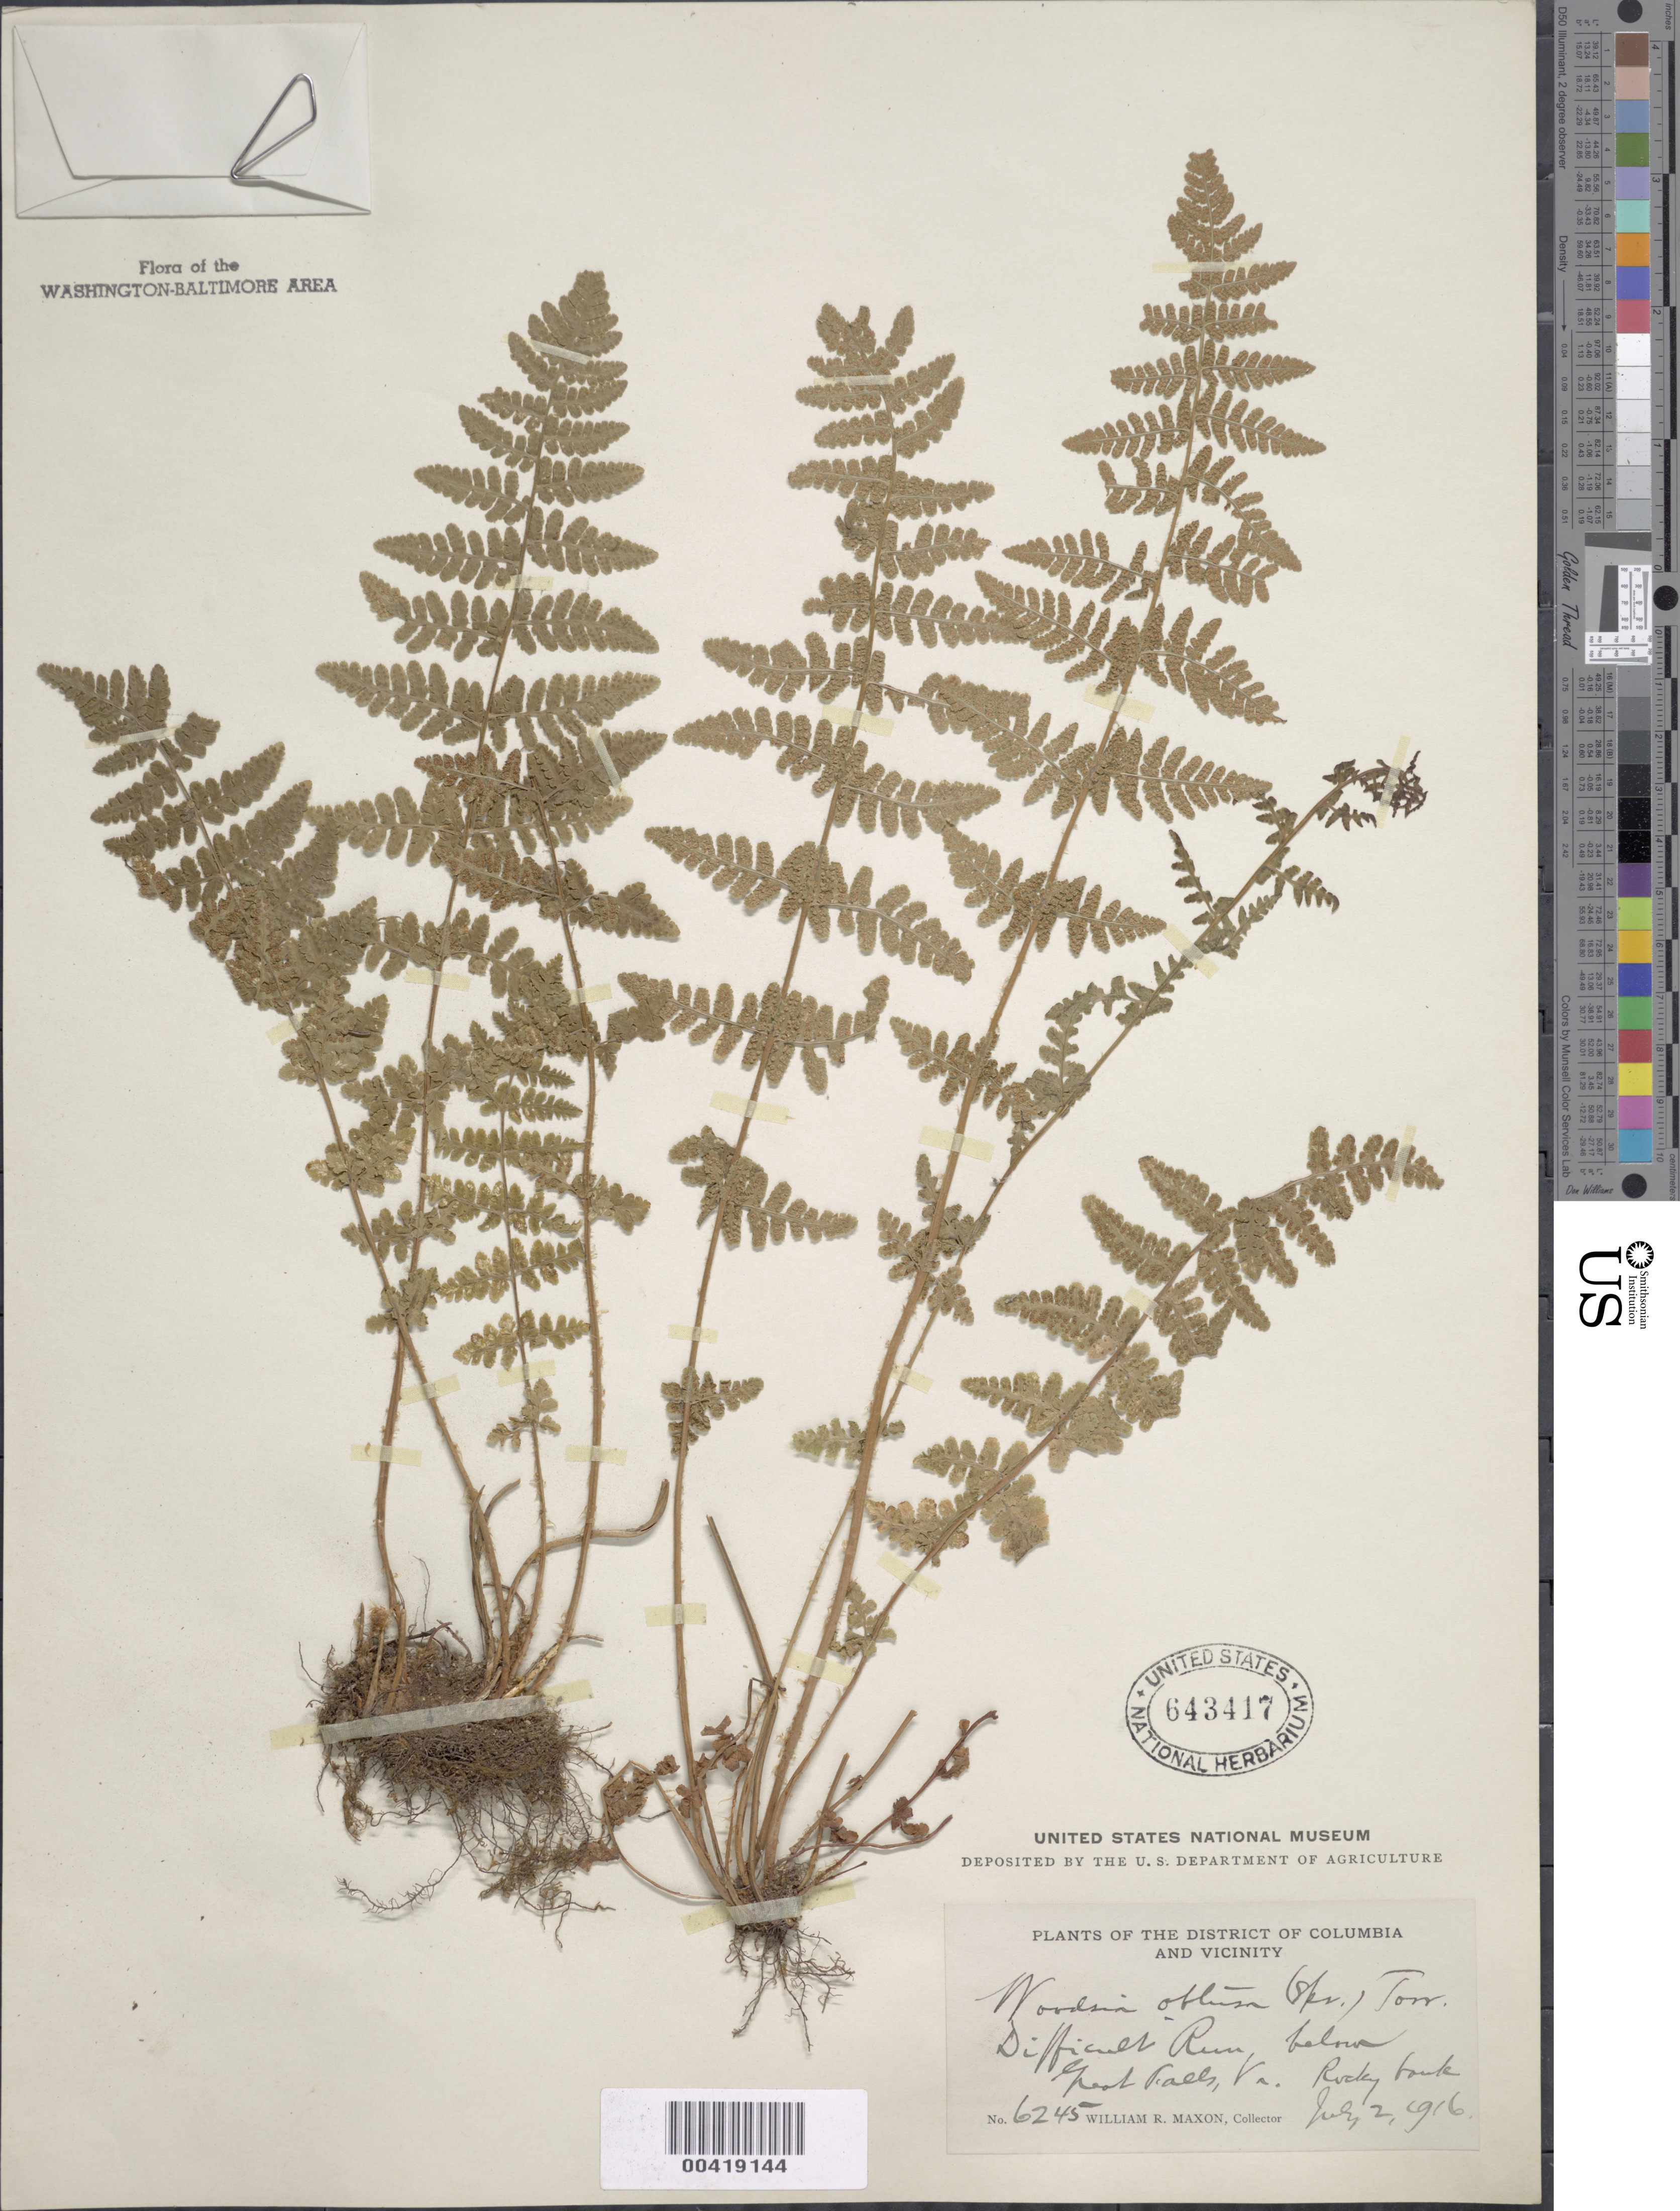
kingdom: Plantae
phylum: Tracheophyta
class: Polypodiopsida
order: Polypodiales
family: Woodsiaceae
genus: Woodsia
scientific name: Woodsia obtusa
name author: (Spreng.) Torr.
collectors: W. R. Maxon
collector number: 6245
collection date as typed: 02 Jul 1916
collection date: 1916-07-02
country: United States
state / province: Virginia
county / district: Fairfax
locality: Difficult Run C. and O. Canal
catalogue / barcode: US 643417